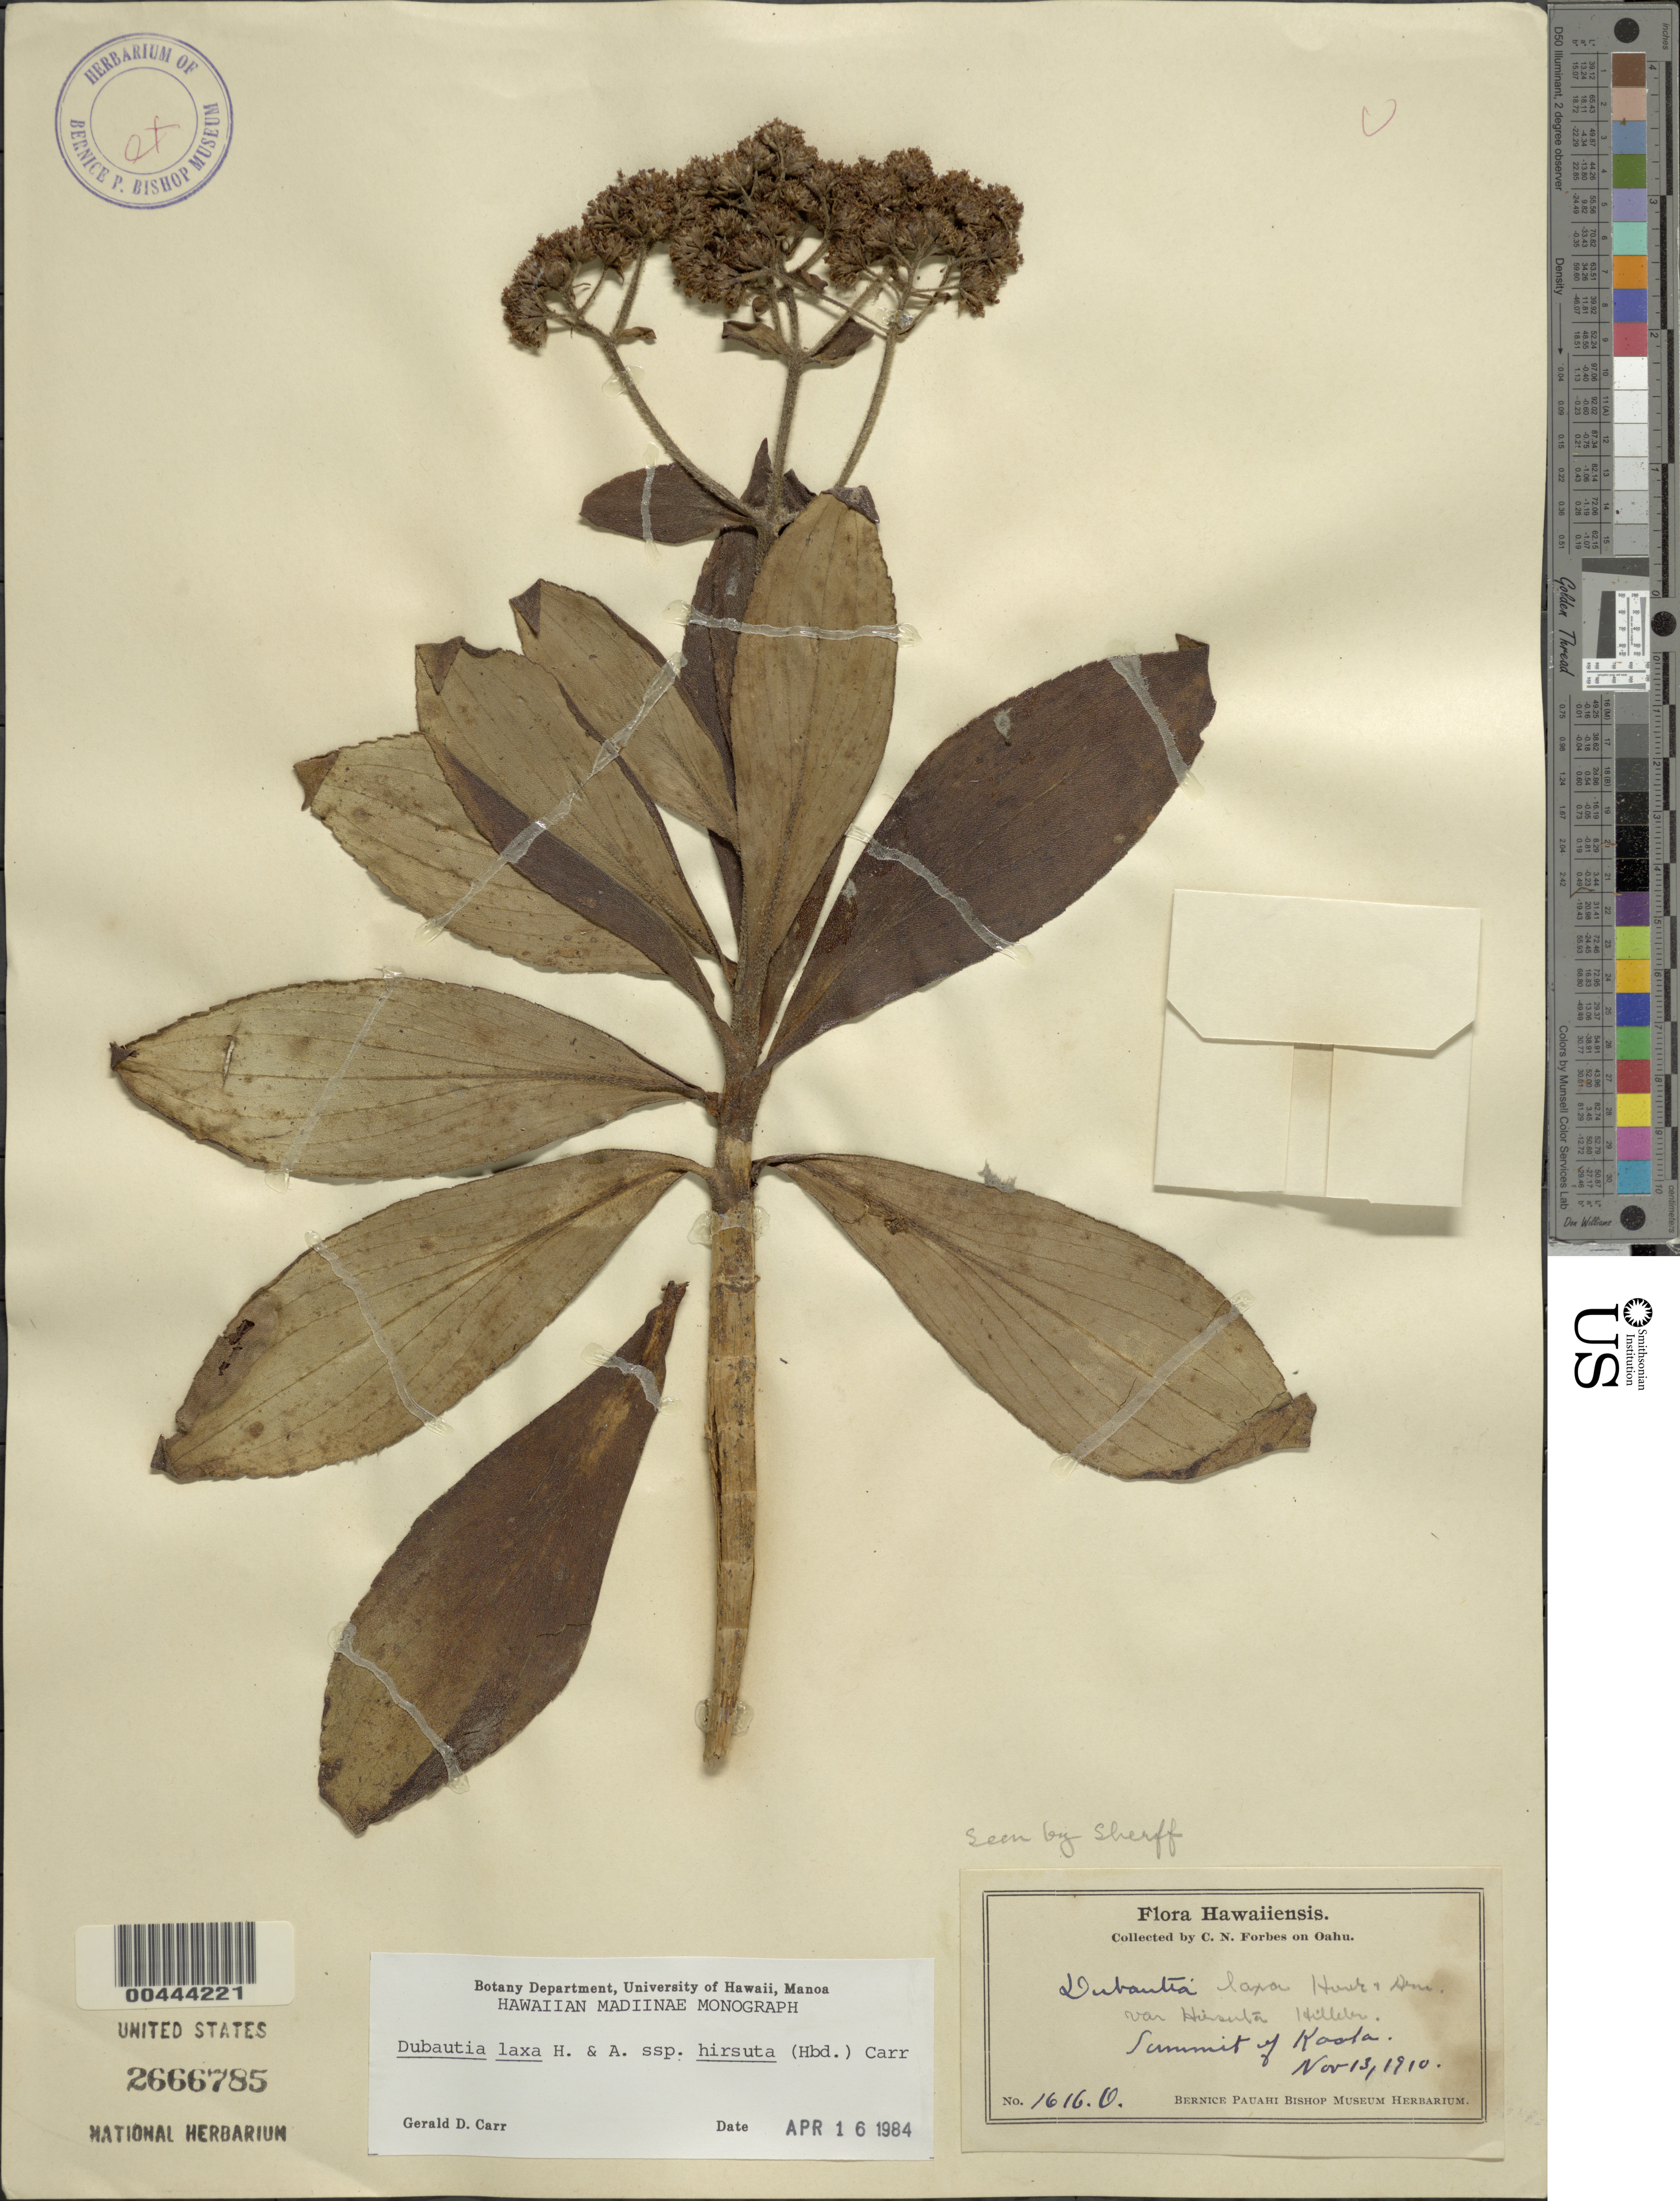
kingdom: Plantae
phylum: Tracheophyta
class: Magnoliopsida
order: Asterales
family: Asteraceae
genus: Dubautia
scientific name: Dubautia laxa subsp. hirsuta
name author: (Hillebr.) G.D. Carr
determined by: Carr, G. D.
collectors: C. N. Forbes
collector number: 1616.O.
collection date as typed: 13 Nov 1910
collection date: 1910-11-13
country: United States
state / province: Hawaii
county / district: Honolulu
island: Oahu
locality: Summit of Kaala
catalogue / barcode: US 2666785